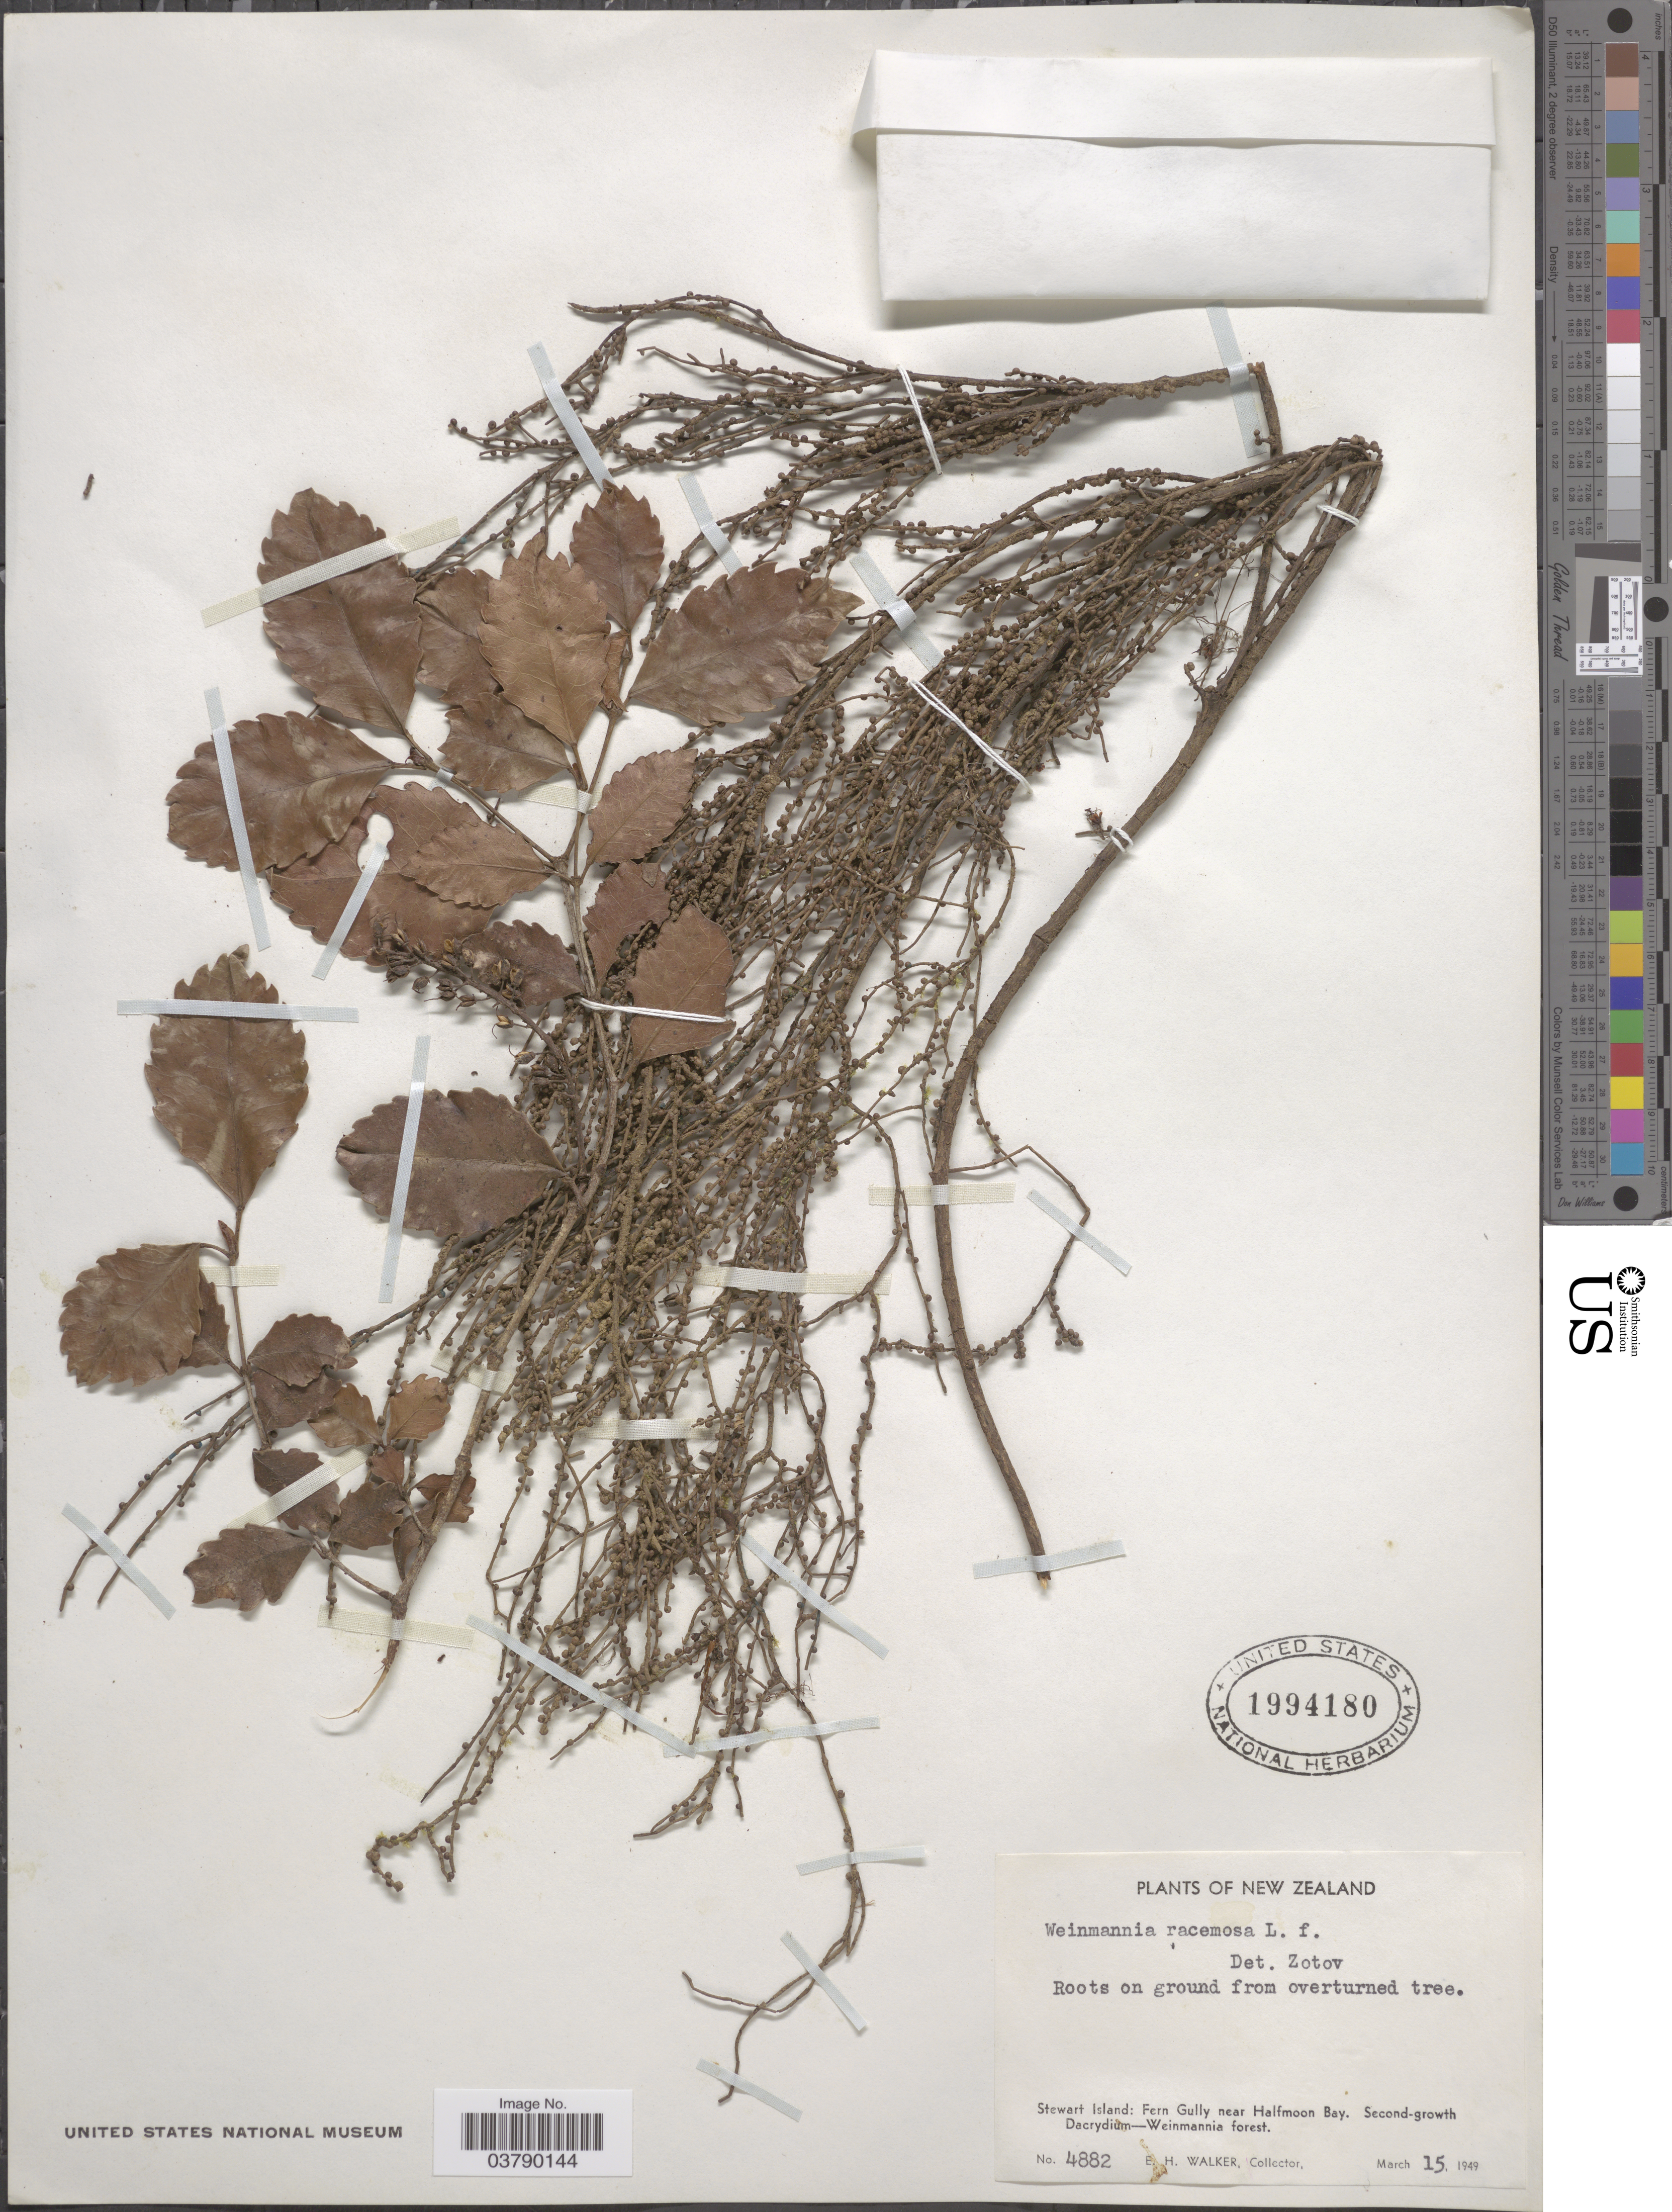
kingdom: Plantae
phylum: Tracheophyta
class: Magnoliopsida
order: Oxalidales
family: Cunoniaceae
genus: Pterophylla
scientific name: Pterophylla racemosa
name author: (L. f.) Pillon & H.C. Hopkins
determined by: Strong, Mark T., (BOT), Smithsonian Institution - National Museum of Natural History (UNITED STATES)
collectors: E. H. Walker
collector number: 4882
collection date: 1949-03-15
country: New Zealand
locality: Stewart Island: Fern Gully near Halfmoon Bay. Second-growth Dacrydium - Weinmaniia forest.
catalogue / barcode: US 1994180